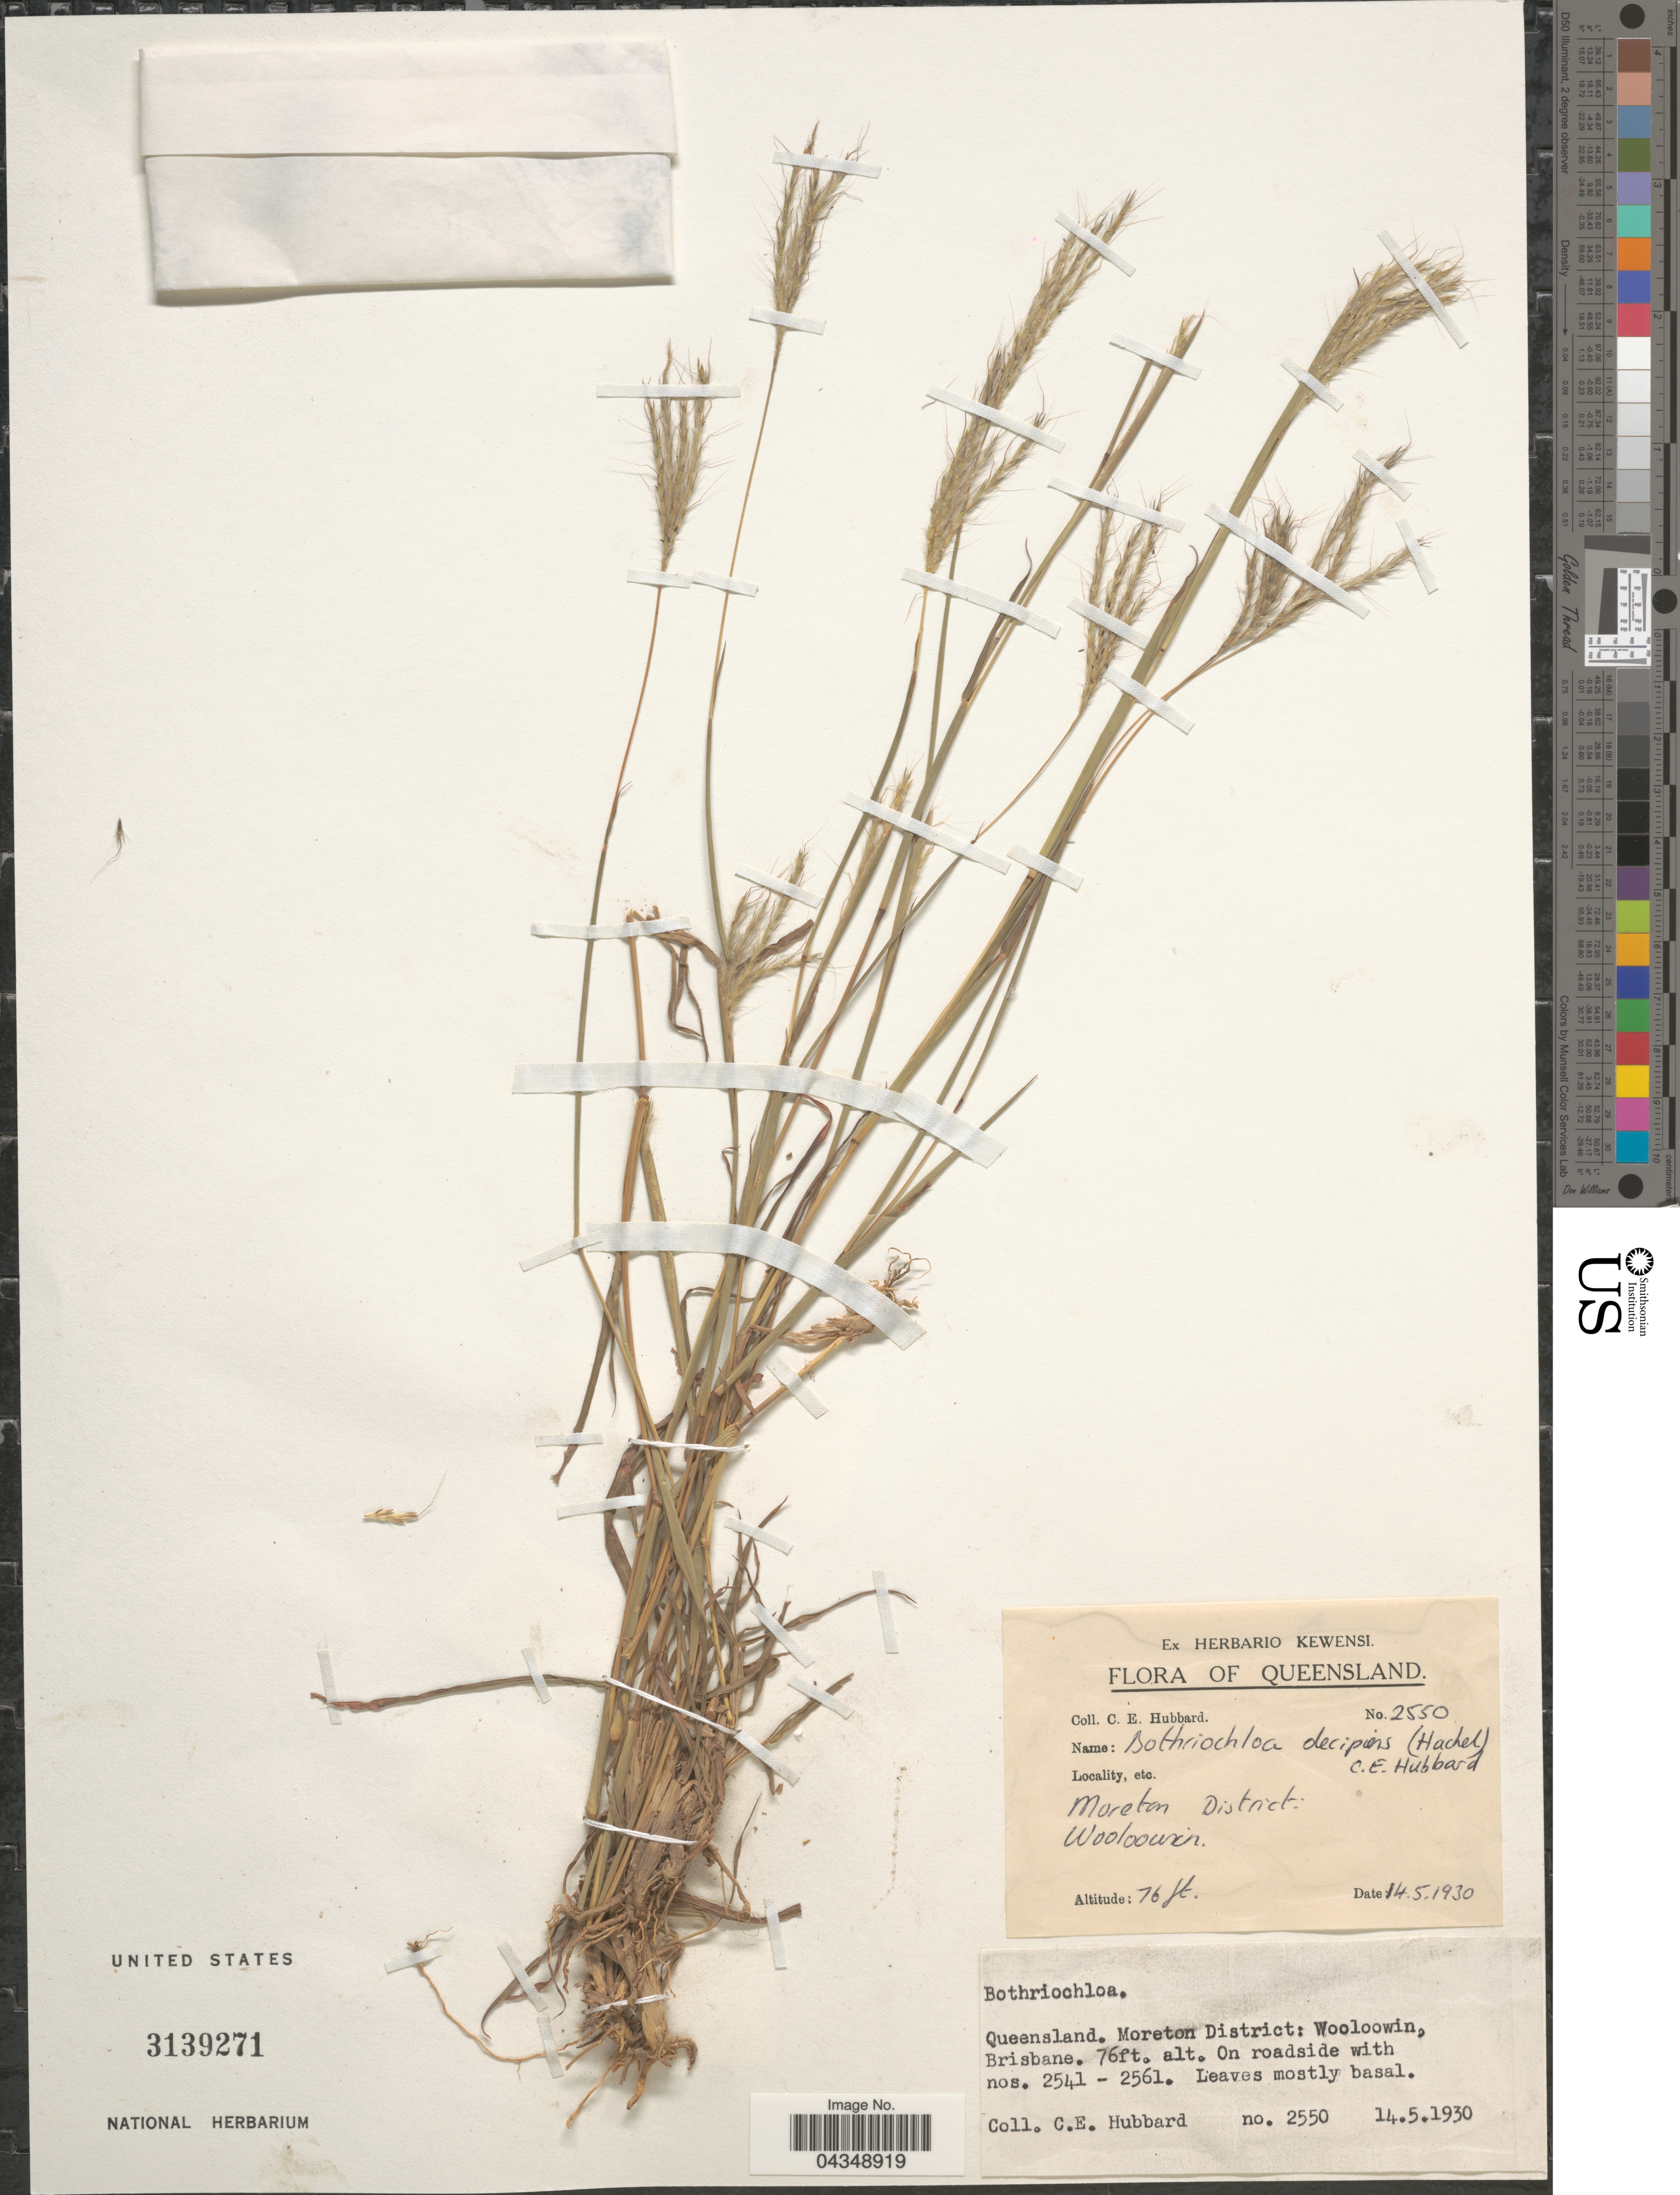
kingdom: Plantae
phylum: Tracheophyta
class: Liliopsida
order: Poales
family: Poaceae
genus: Bothriochloa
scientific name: Bothriochloa decipiens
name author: (Hack.) C. E. Hubb.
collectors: C. E. Hubbard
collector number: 2550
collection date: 1930-05-14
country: Australia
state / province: Queensland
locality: Moreton District: Wooloowin, Brisbane.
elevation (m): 23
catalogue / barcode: US 3139271